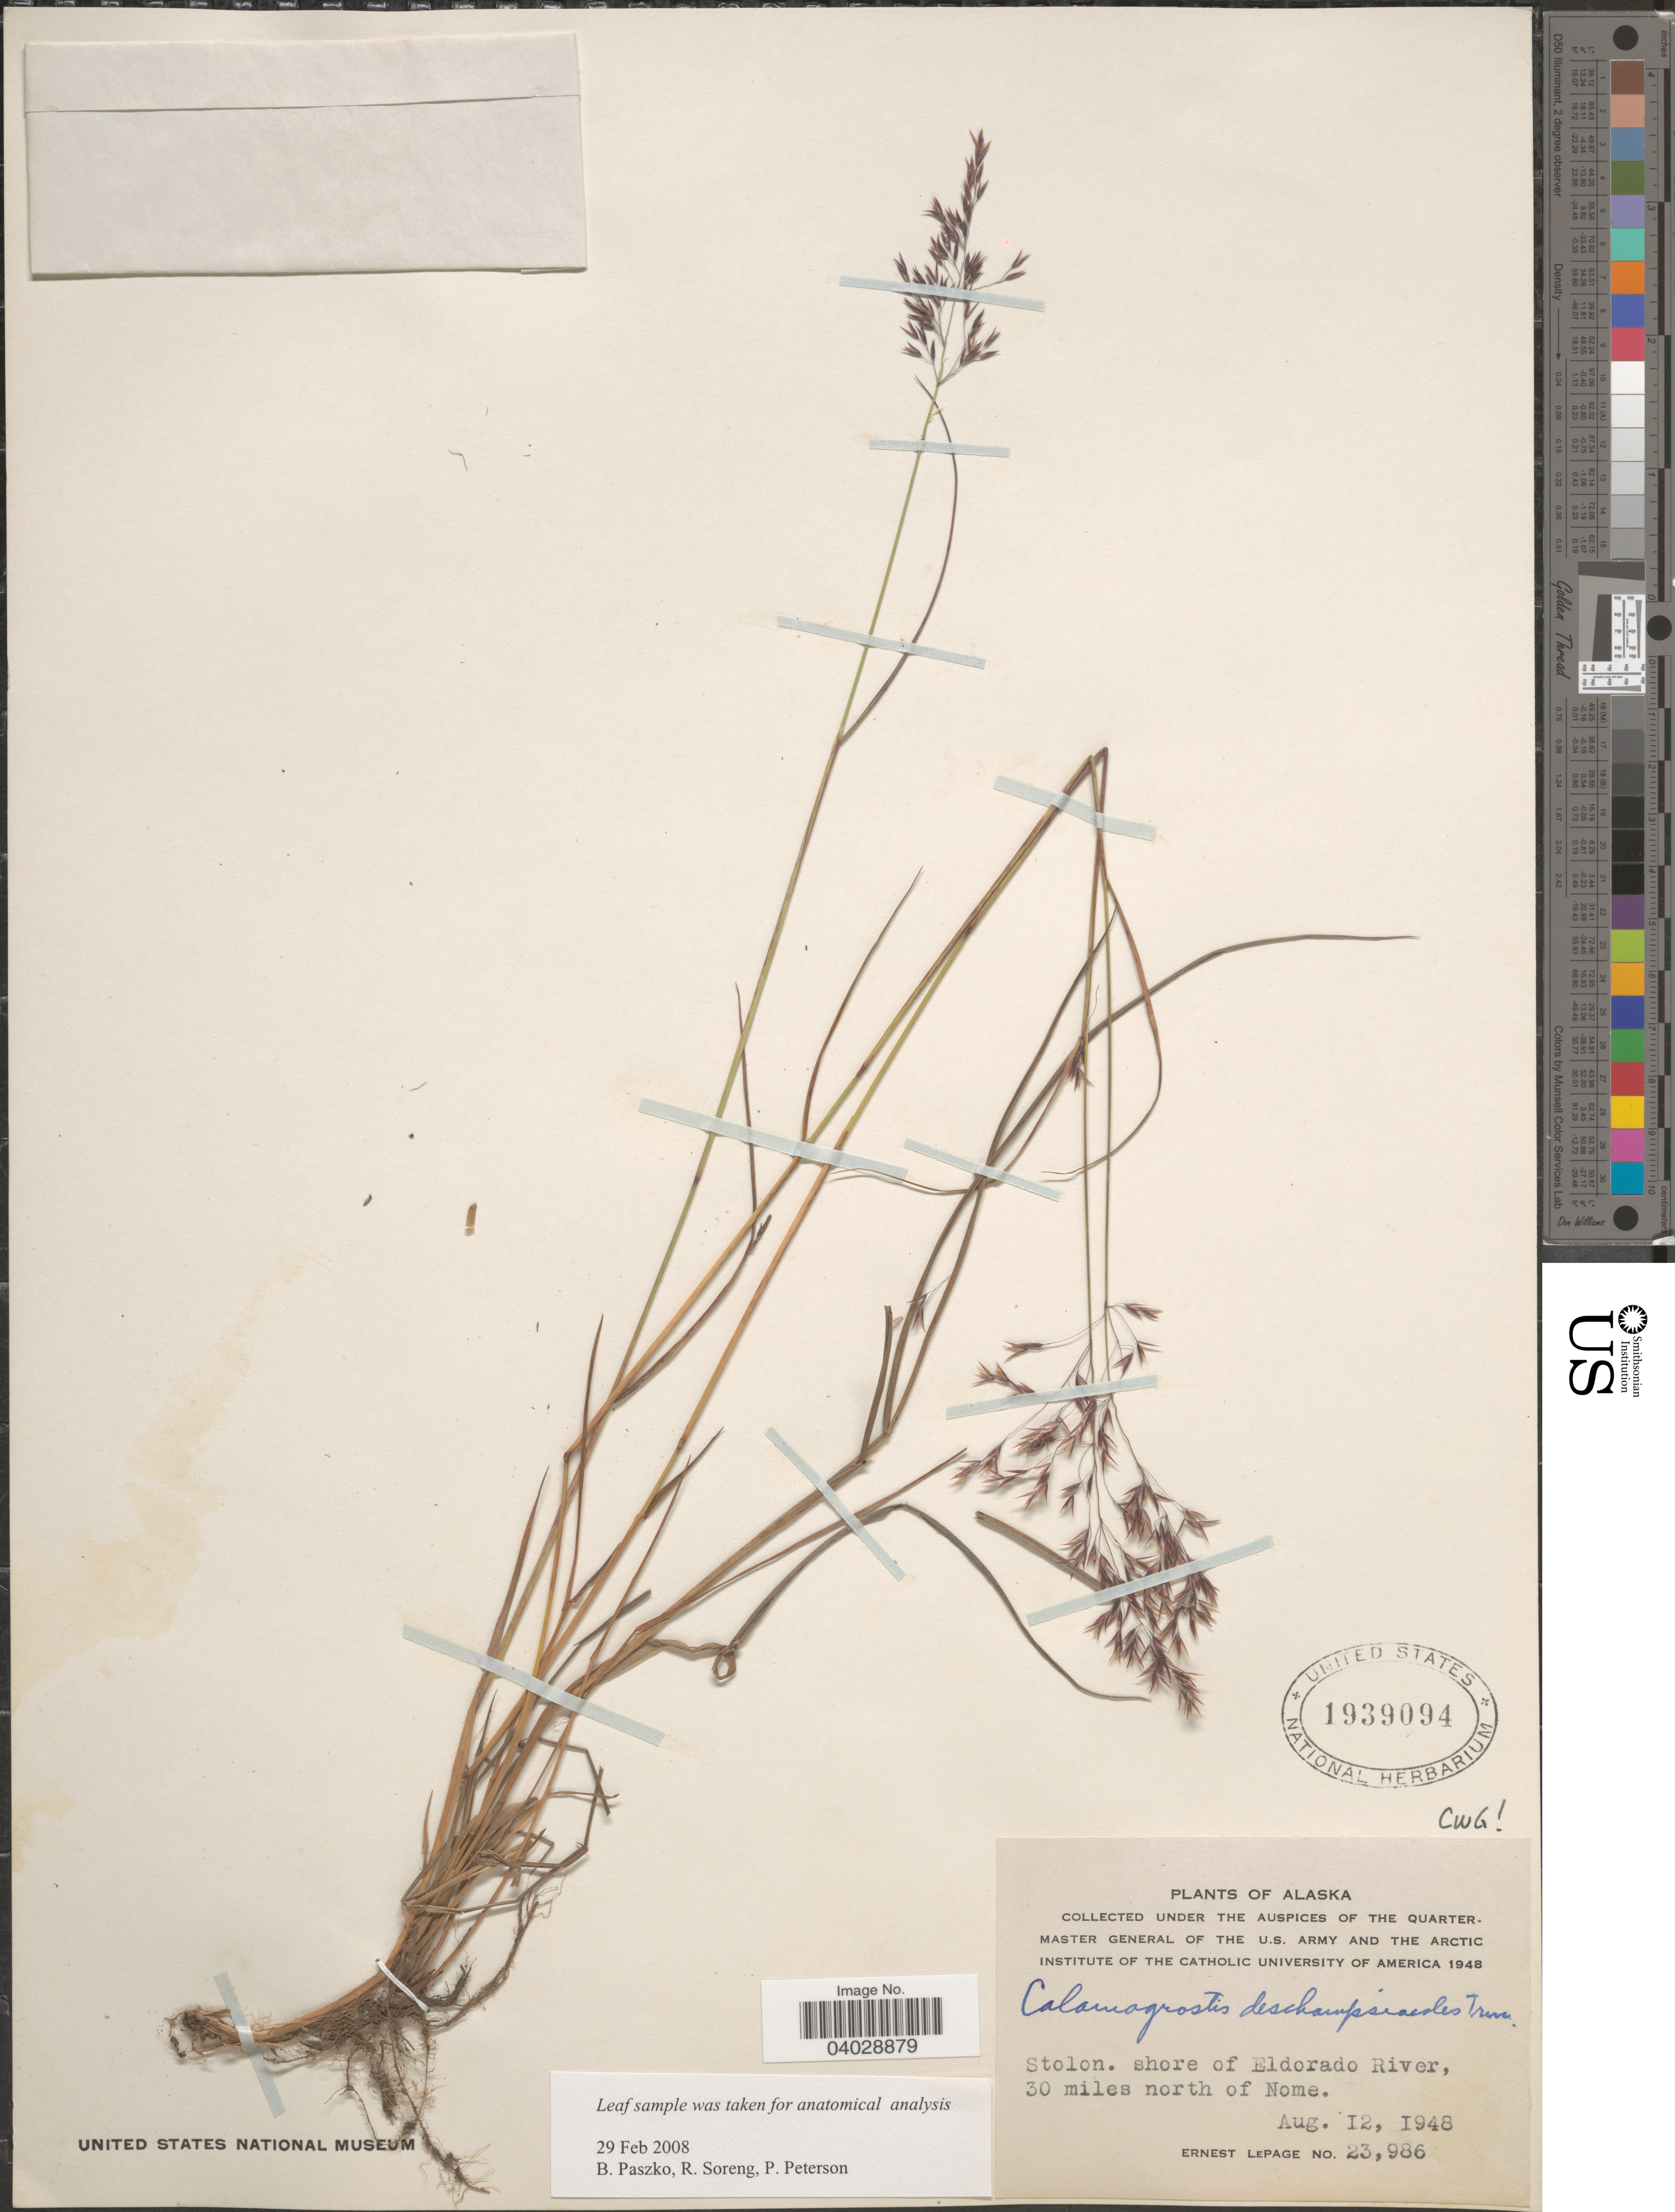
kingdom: Plantae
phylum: Tracheophyta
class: Liliopsida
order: Poales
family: Poaceae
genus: Calamagrostis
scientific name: Calamagrostis deschampsioides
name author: Trin.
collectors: E. Lepage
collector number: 23986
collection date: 1948-08-12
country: United States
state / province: Alaska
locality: Stolon. shore of Eldorado River, 30 miles north of Nome.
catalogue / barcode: US 1939094